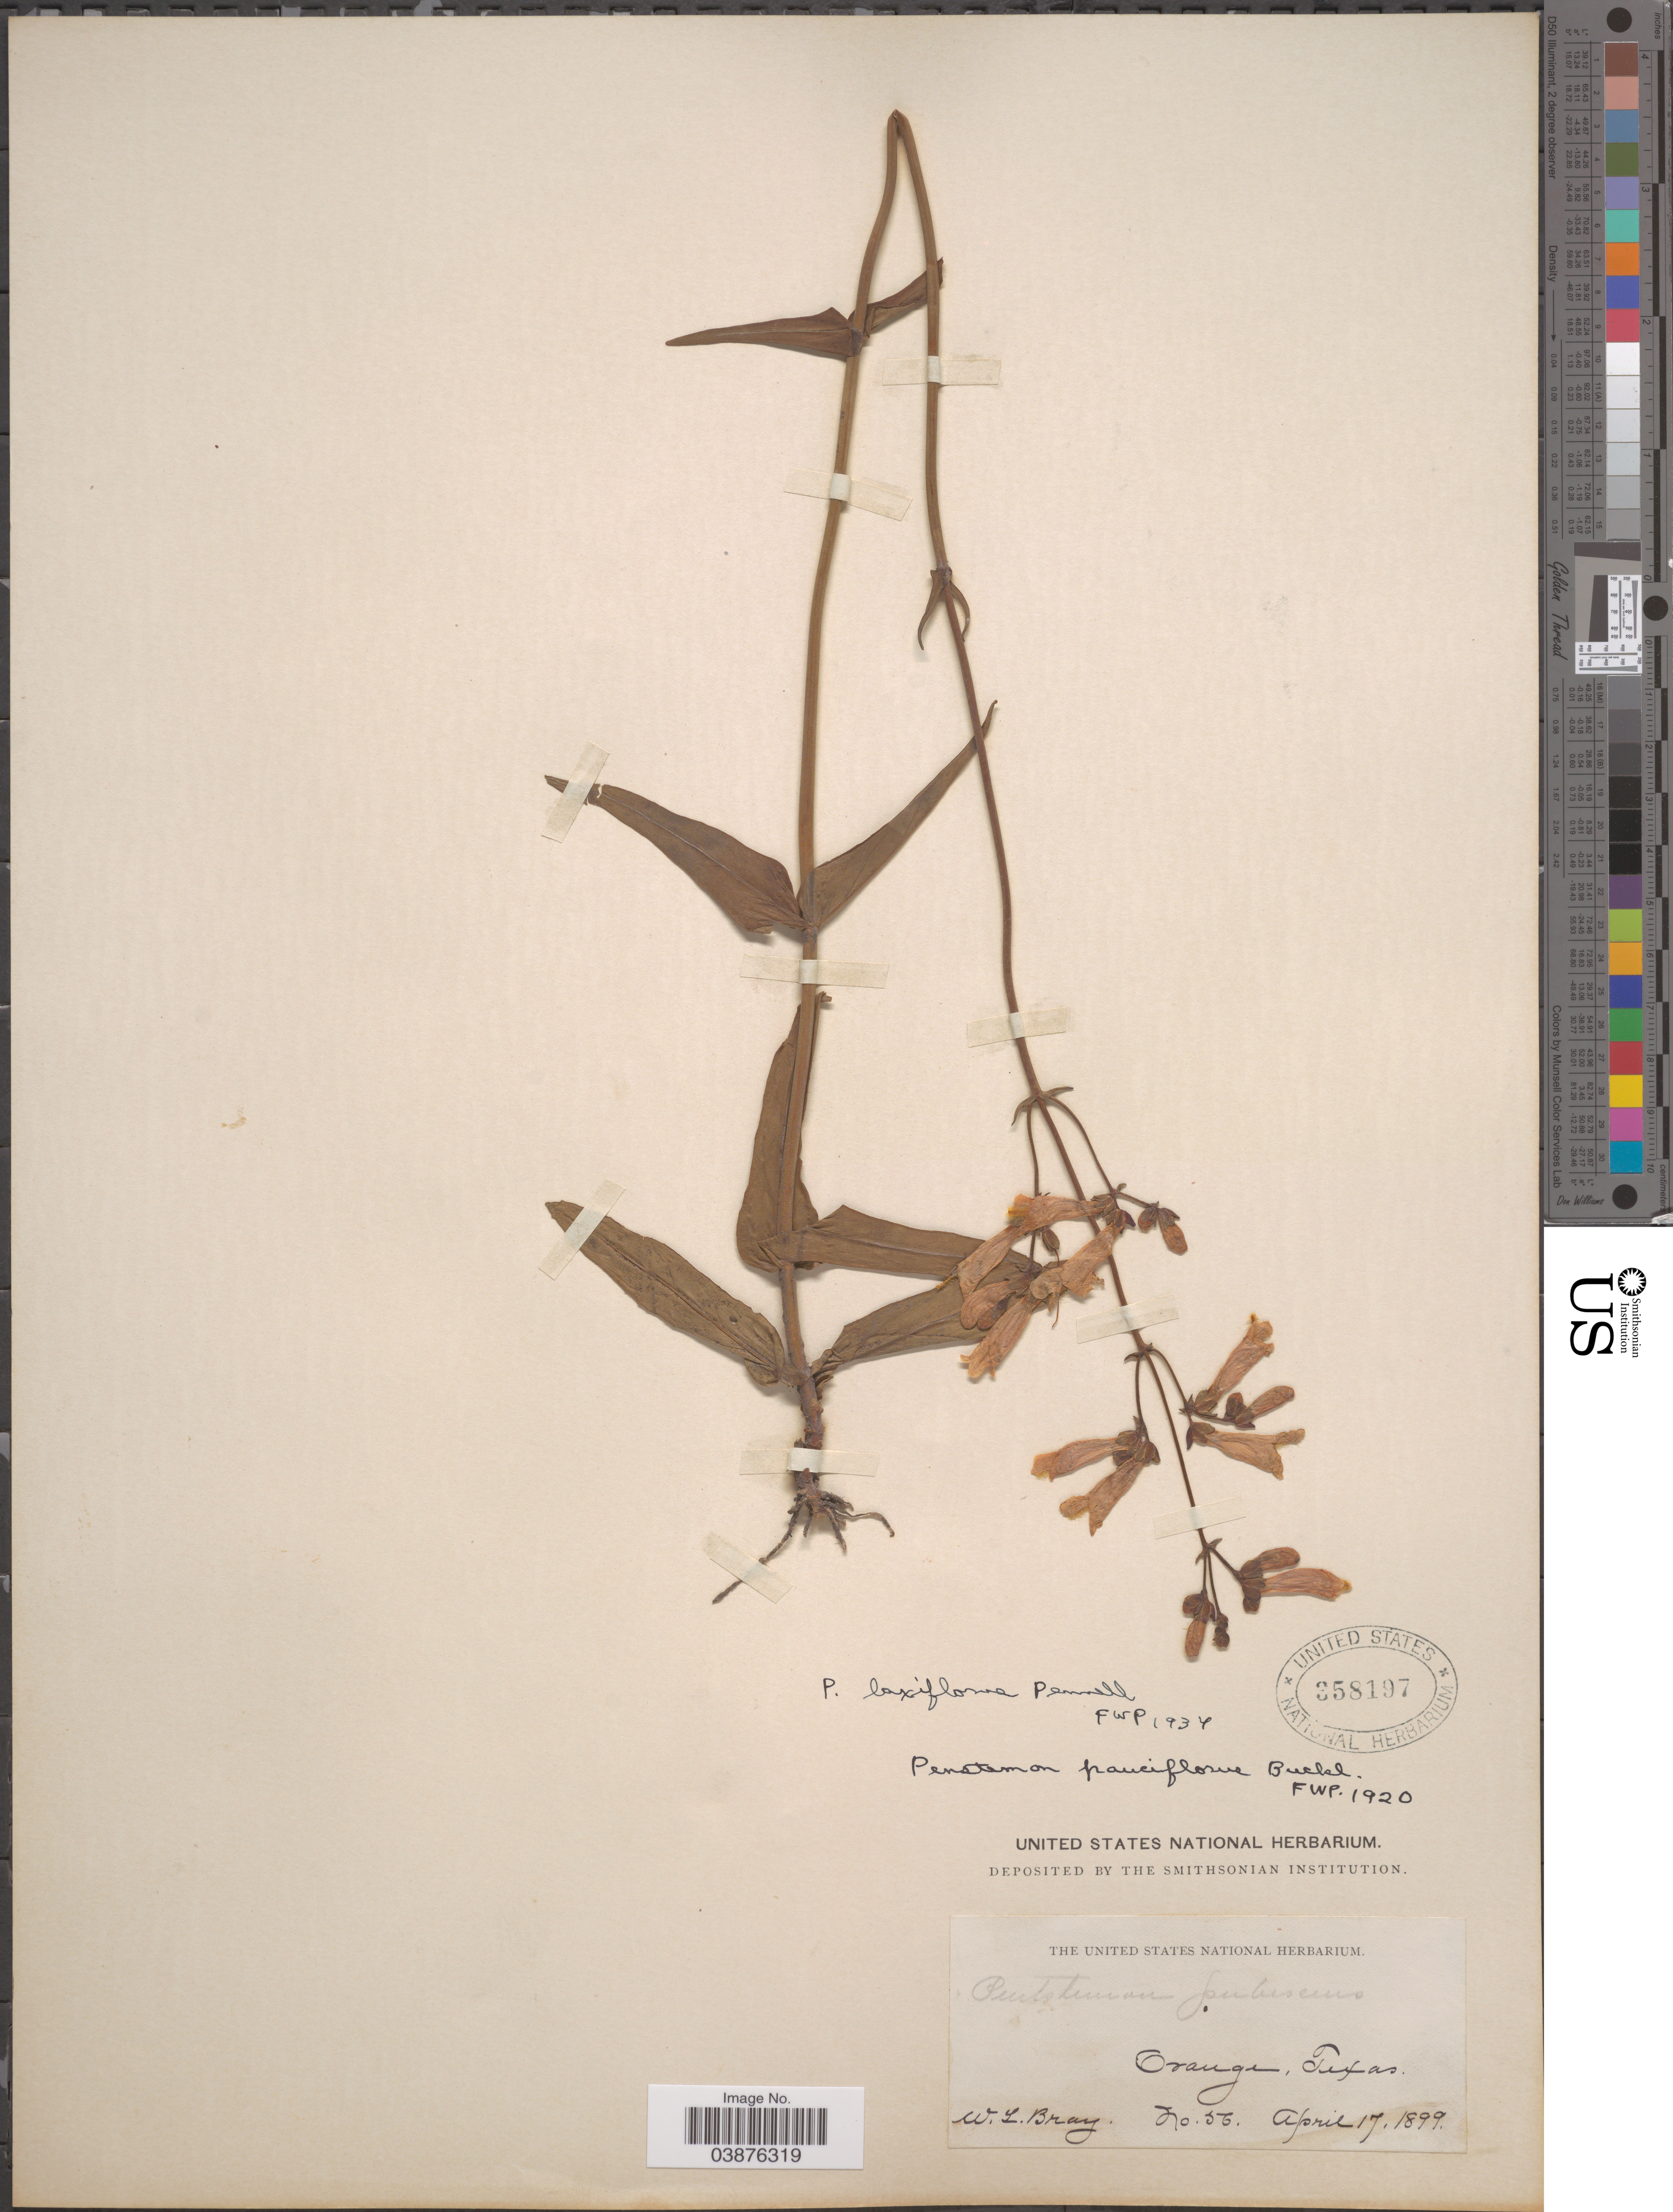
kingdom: Plantae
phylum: Tracheophyta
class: Magnoliopsida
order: Lamiales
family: Plantaginaceae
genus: Penstemon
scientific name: Penstemon laxiflorus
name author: Pennell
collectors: W. L. Bray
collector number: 56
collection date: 1899-04-17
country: United States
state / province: Texas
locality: Orange.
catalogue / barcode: US 358197